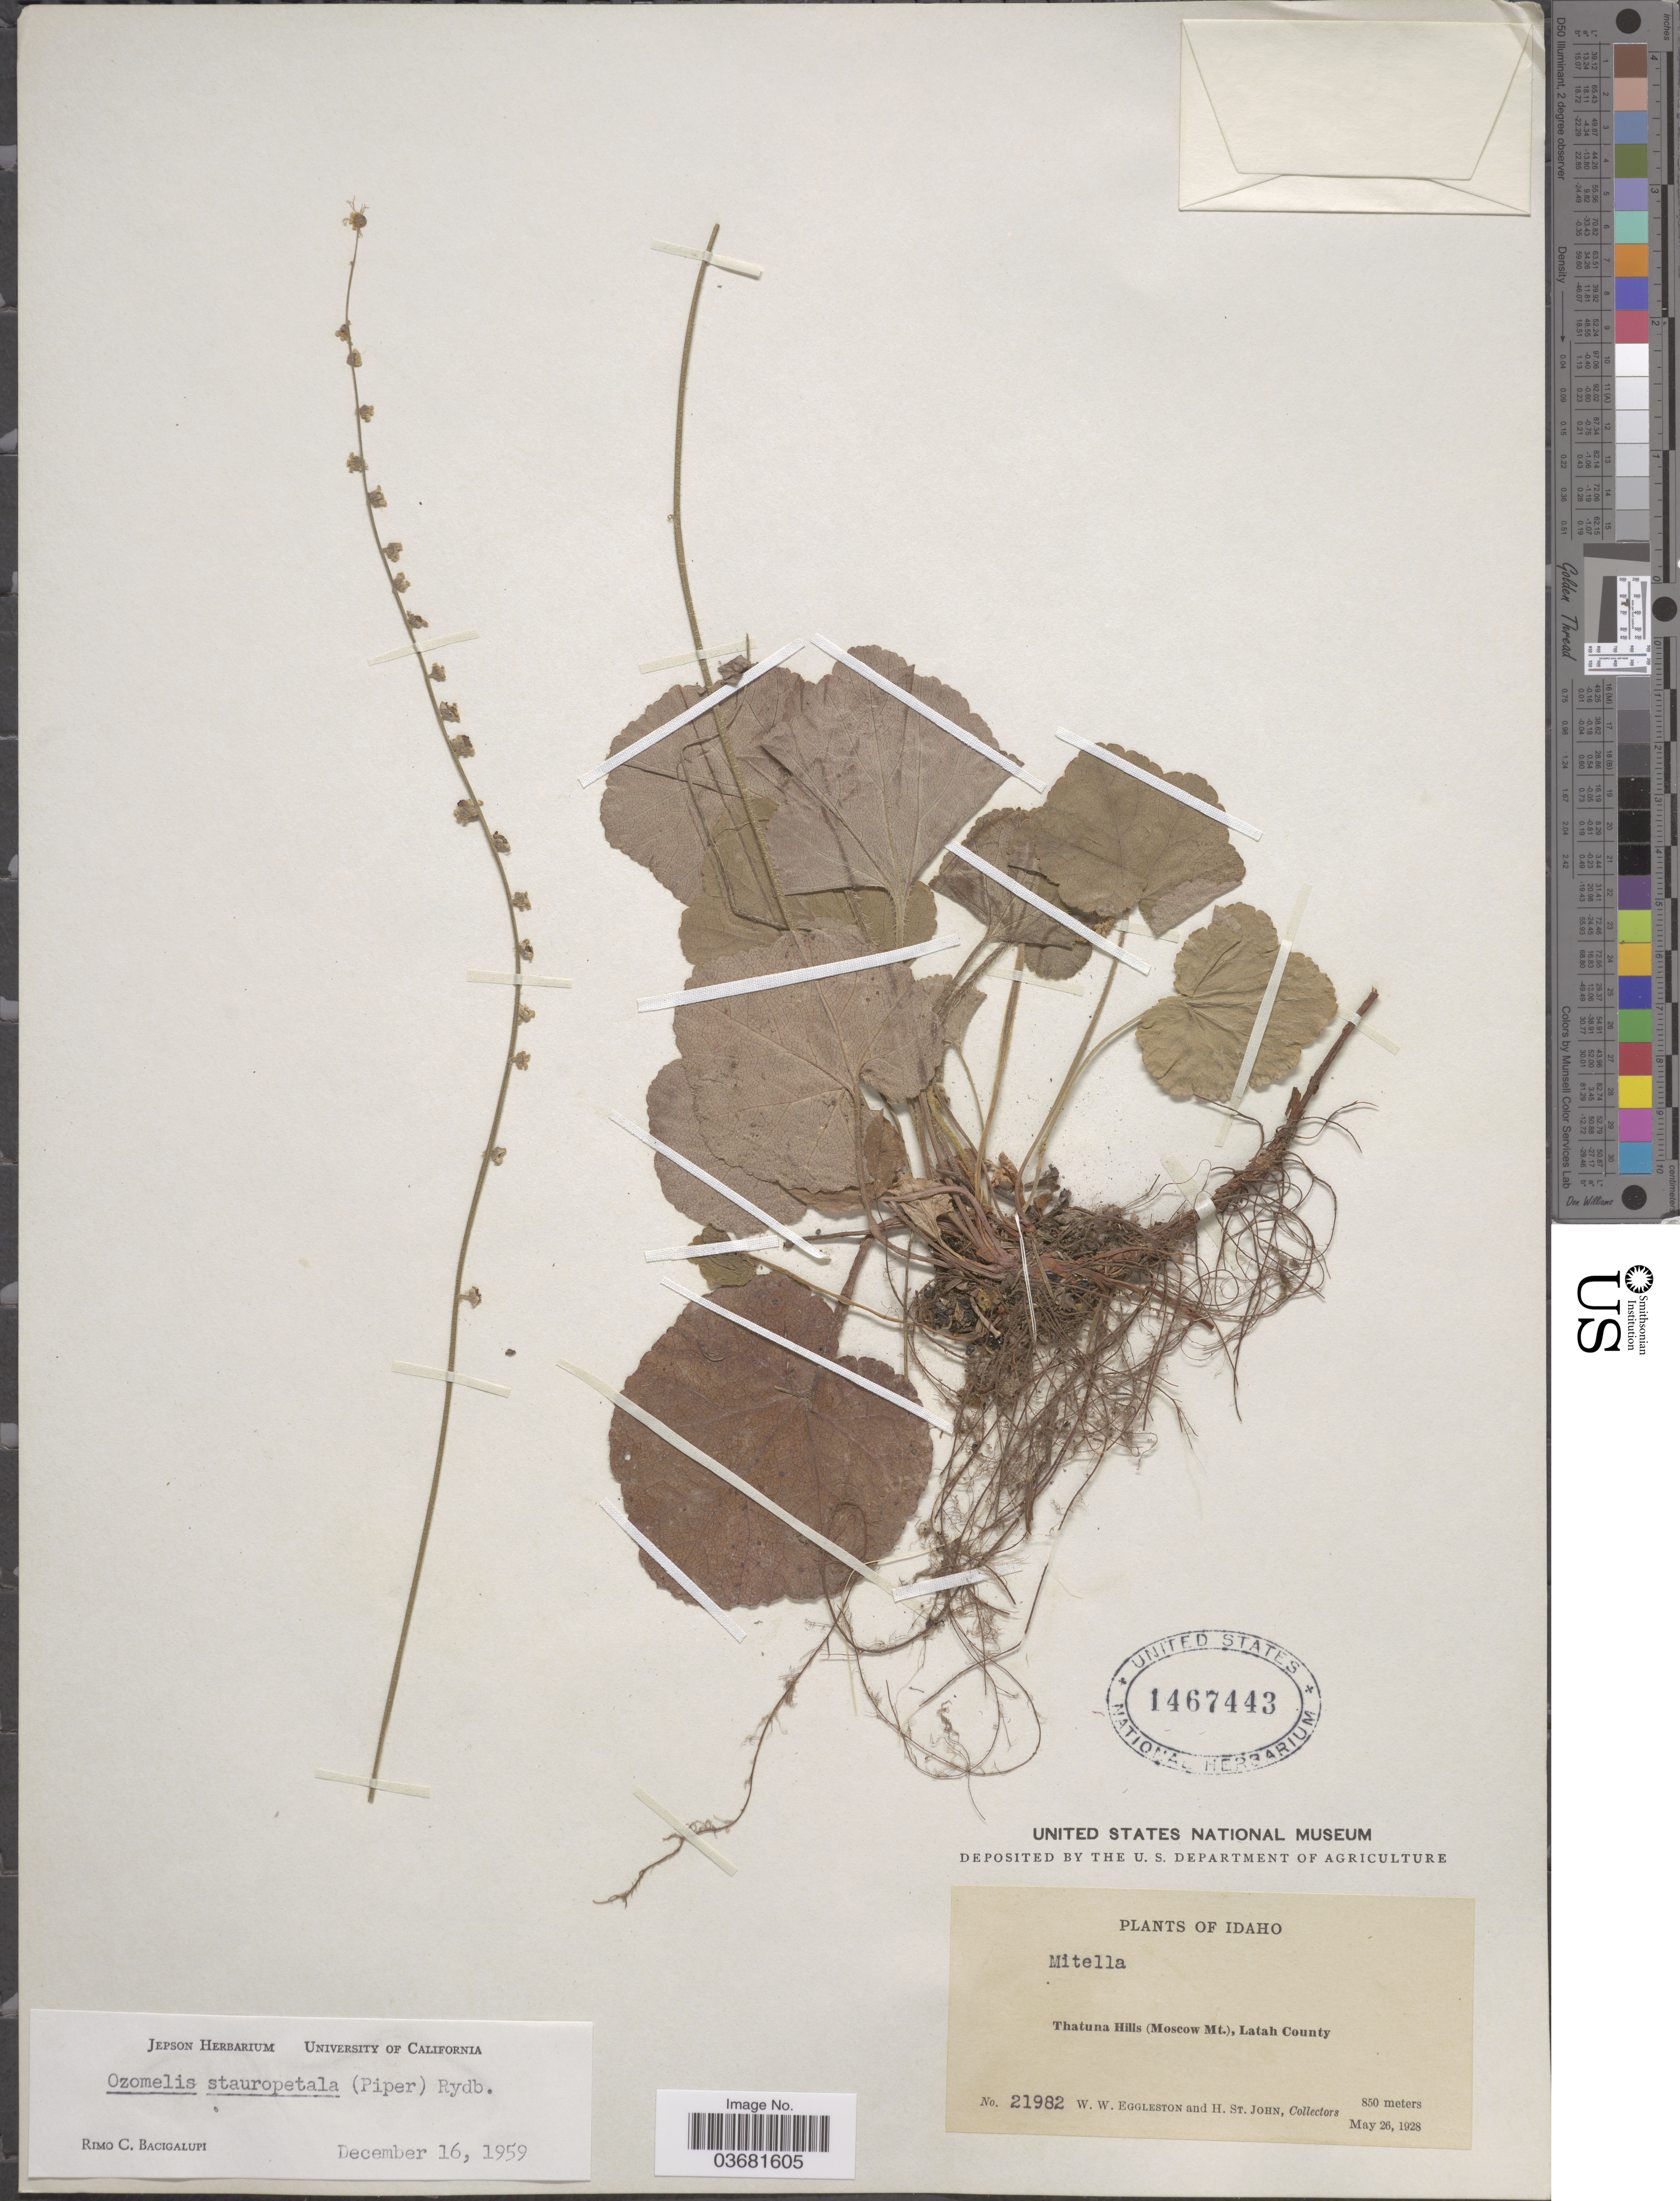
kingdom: Plantae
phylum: Tracheophyta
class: Magnoliopsida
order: Saxifragales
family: Saxifragaceae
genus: Mitella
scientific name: Mitella stauropetala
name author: Piper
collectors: W. W. Eggleston & H. St. John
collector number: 21982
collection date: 1928-05-26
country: United States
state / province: Idaho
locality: Thatuna Hills (Moscow Mt.), Latah County.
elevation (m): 850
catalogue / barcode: US 1467443